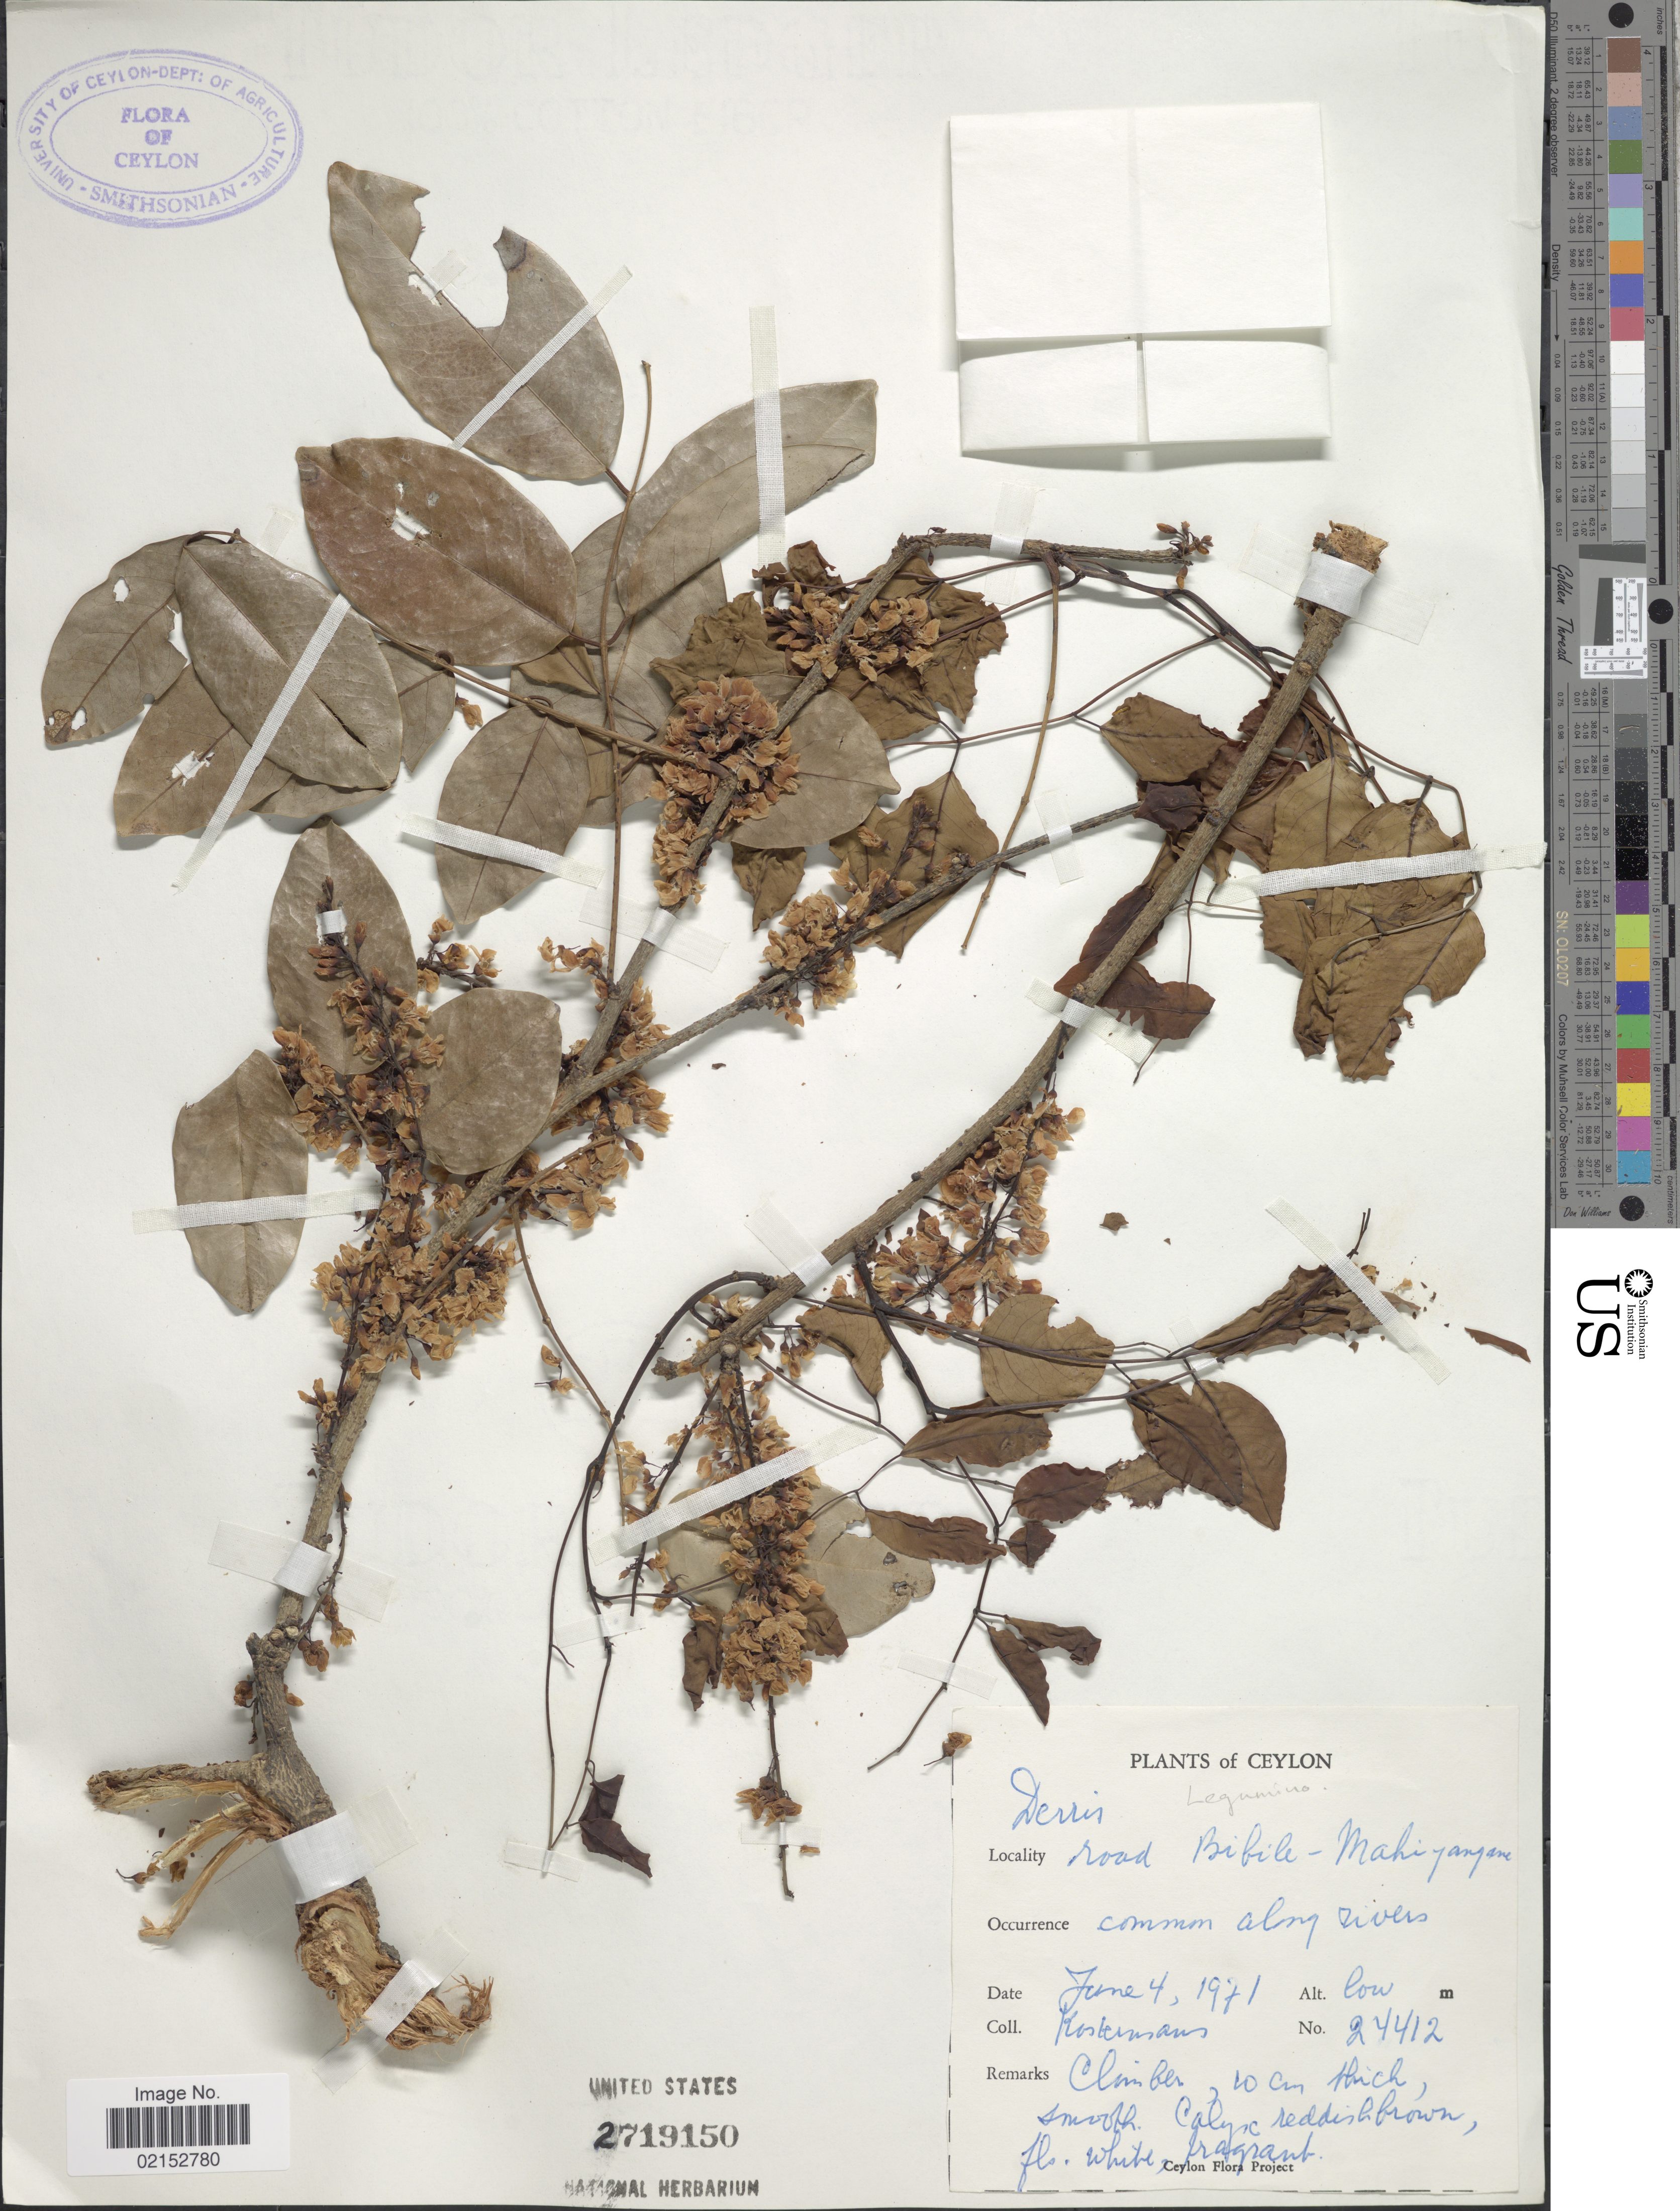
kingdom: Plantae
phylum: Tracheophyta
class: Magnoliopsida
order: Fabales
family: Fabaceae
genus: Derris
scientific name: Derris sp.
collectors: Kostermans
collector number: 24412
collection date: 1971-06-04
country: Sri Lanka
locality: Ceylon, road Bibile-Mahiyangane [interpreted]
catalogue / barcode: US 2719150